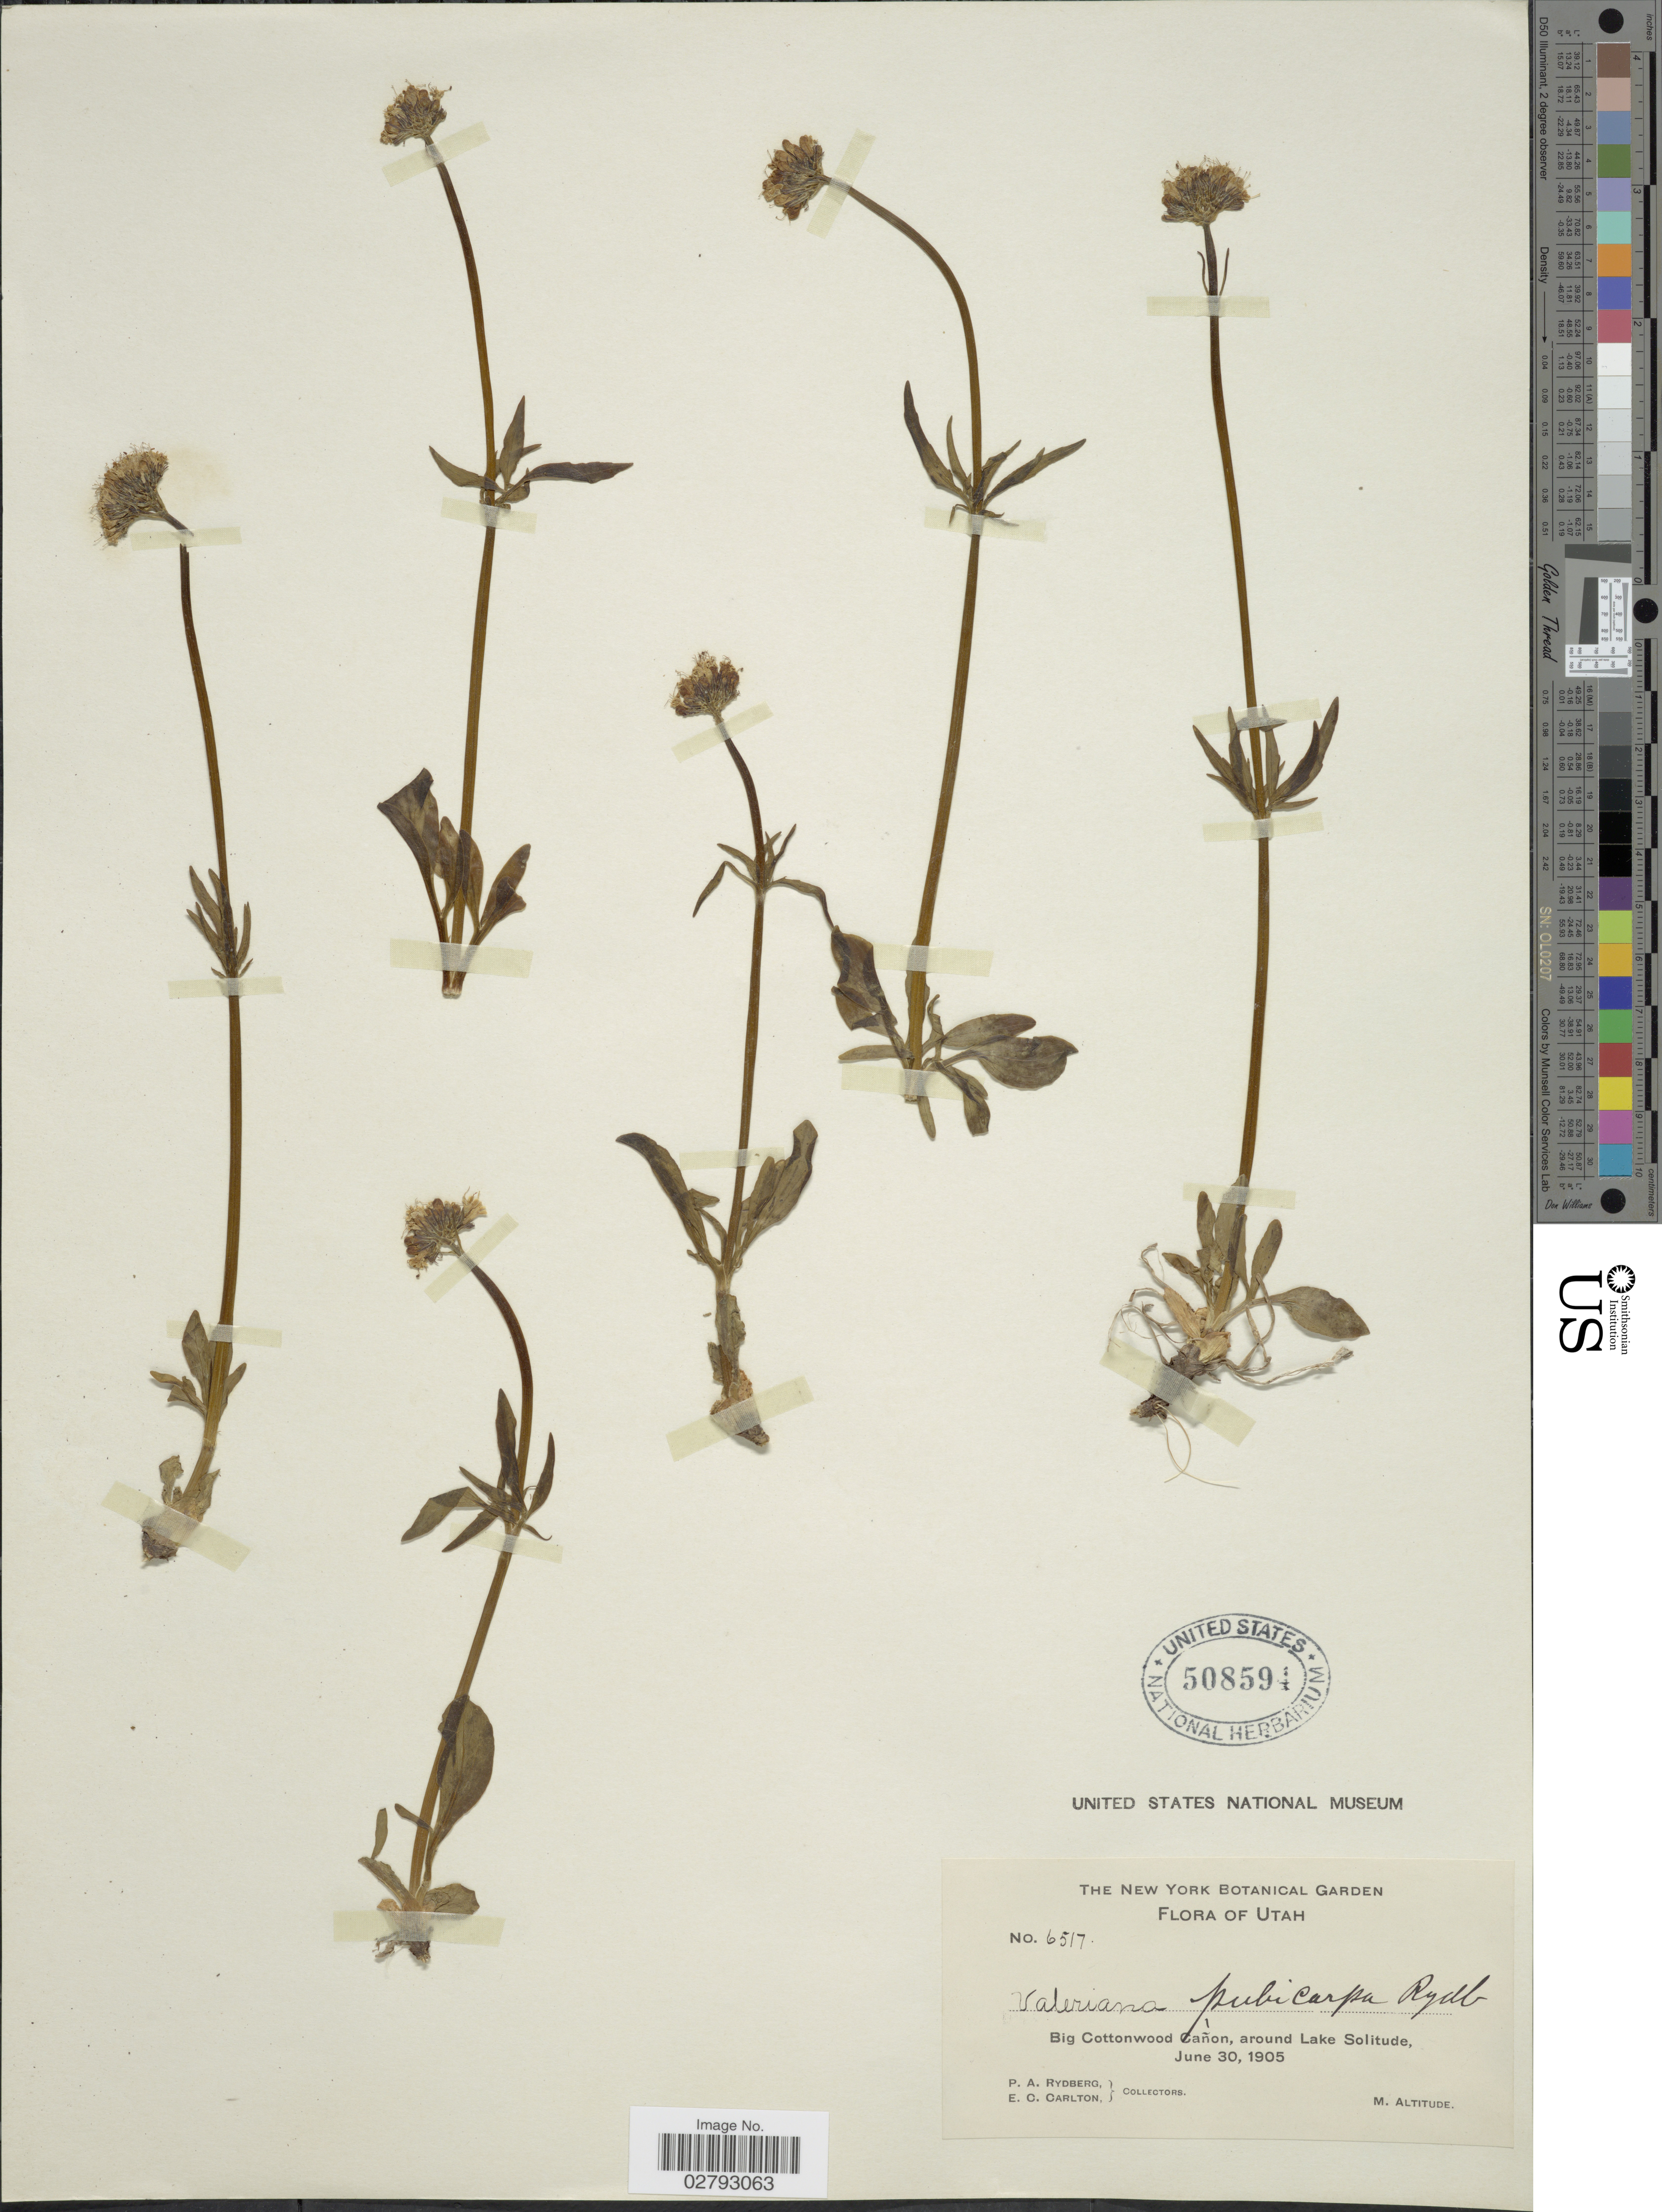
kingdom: Plantae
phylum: Tracheophyta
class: Magnoliopsida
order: Dipsacales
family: Caprifoliaceae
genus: Valeriana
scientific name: Valeriana capitata subsp. pubicarpa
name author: (Rydb.) F.G. Mey.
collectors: P. A. Rydberg & E. Carlton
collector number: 6517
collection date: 1905-06-30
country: United States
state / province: Utah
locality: Big Cottonwood Cañon, around Lake Solitude.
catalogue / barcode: US 508594